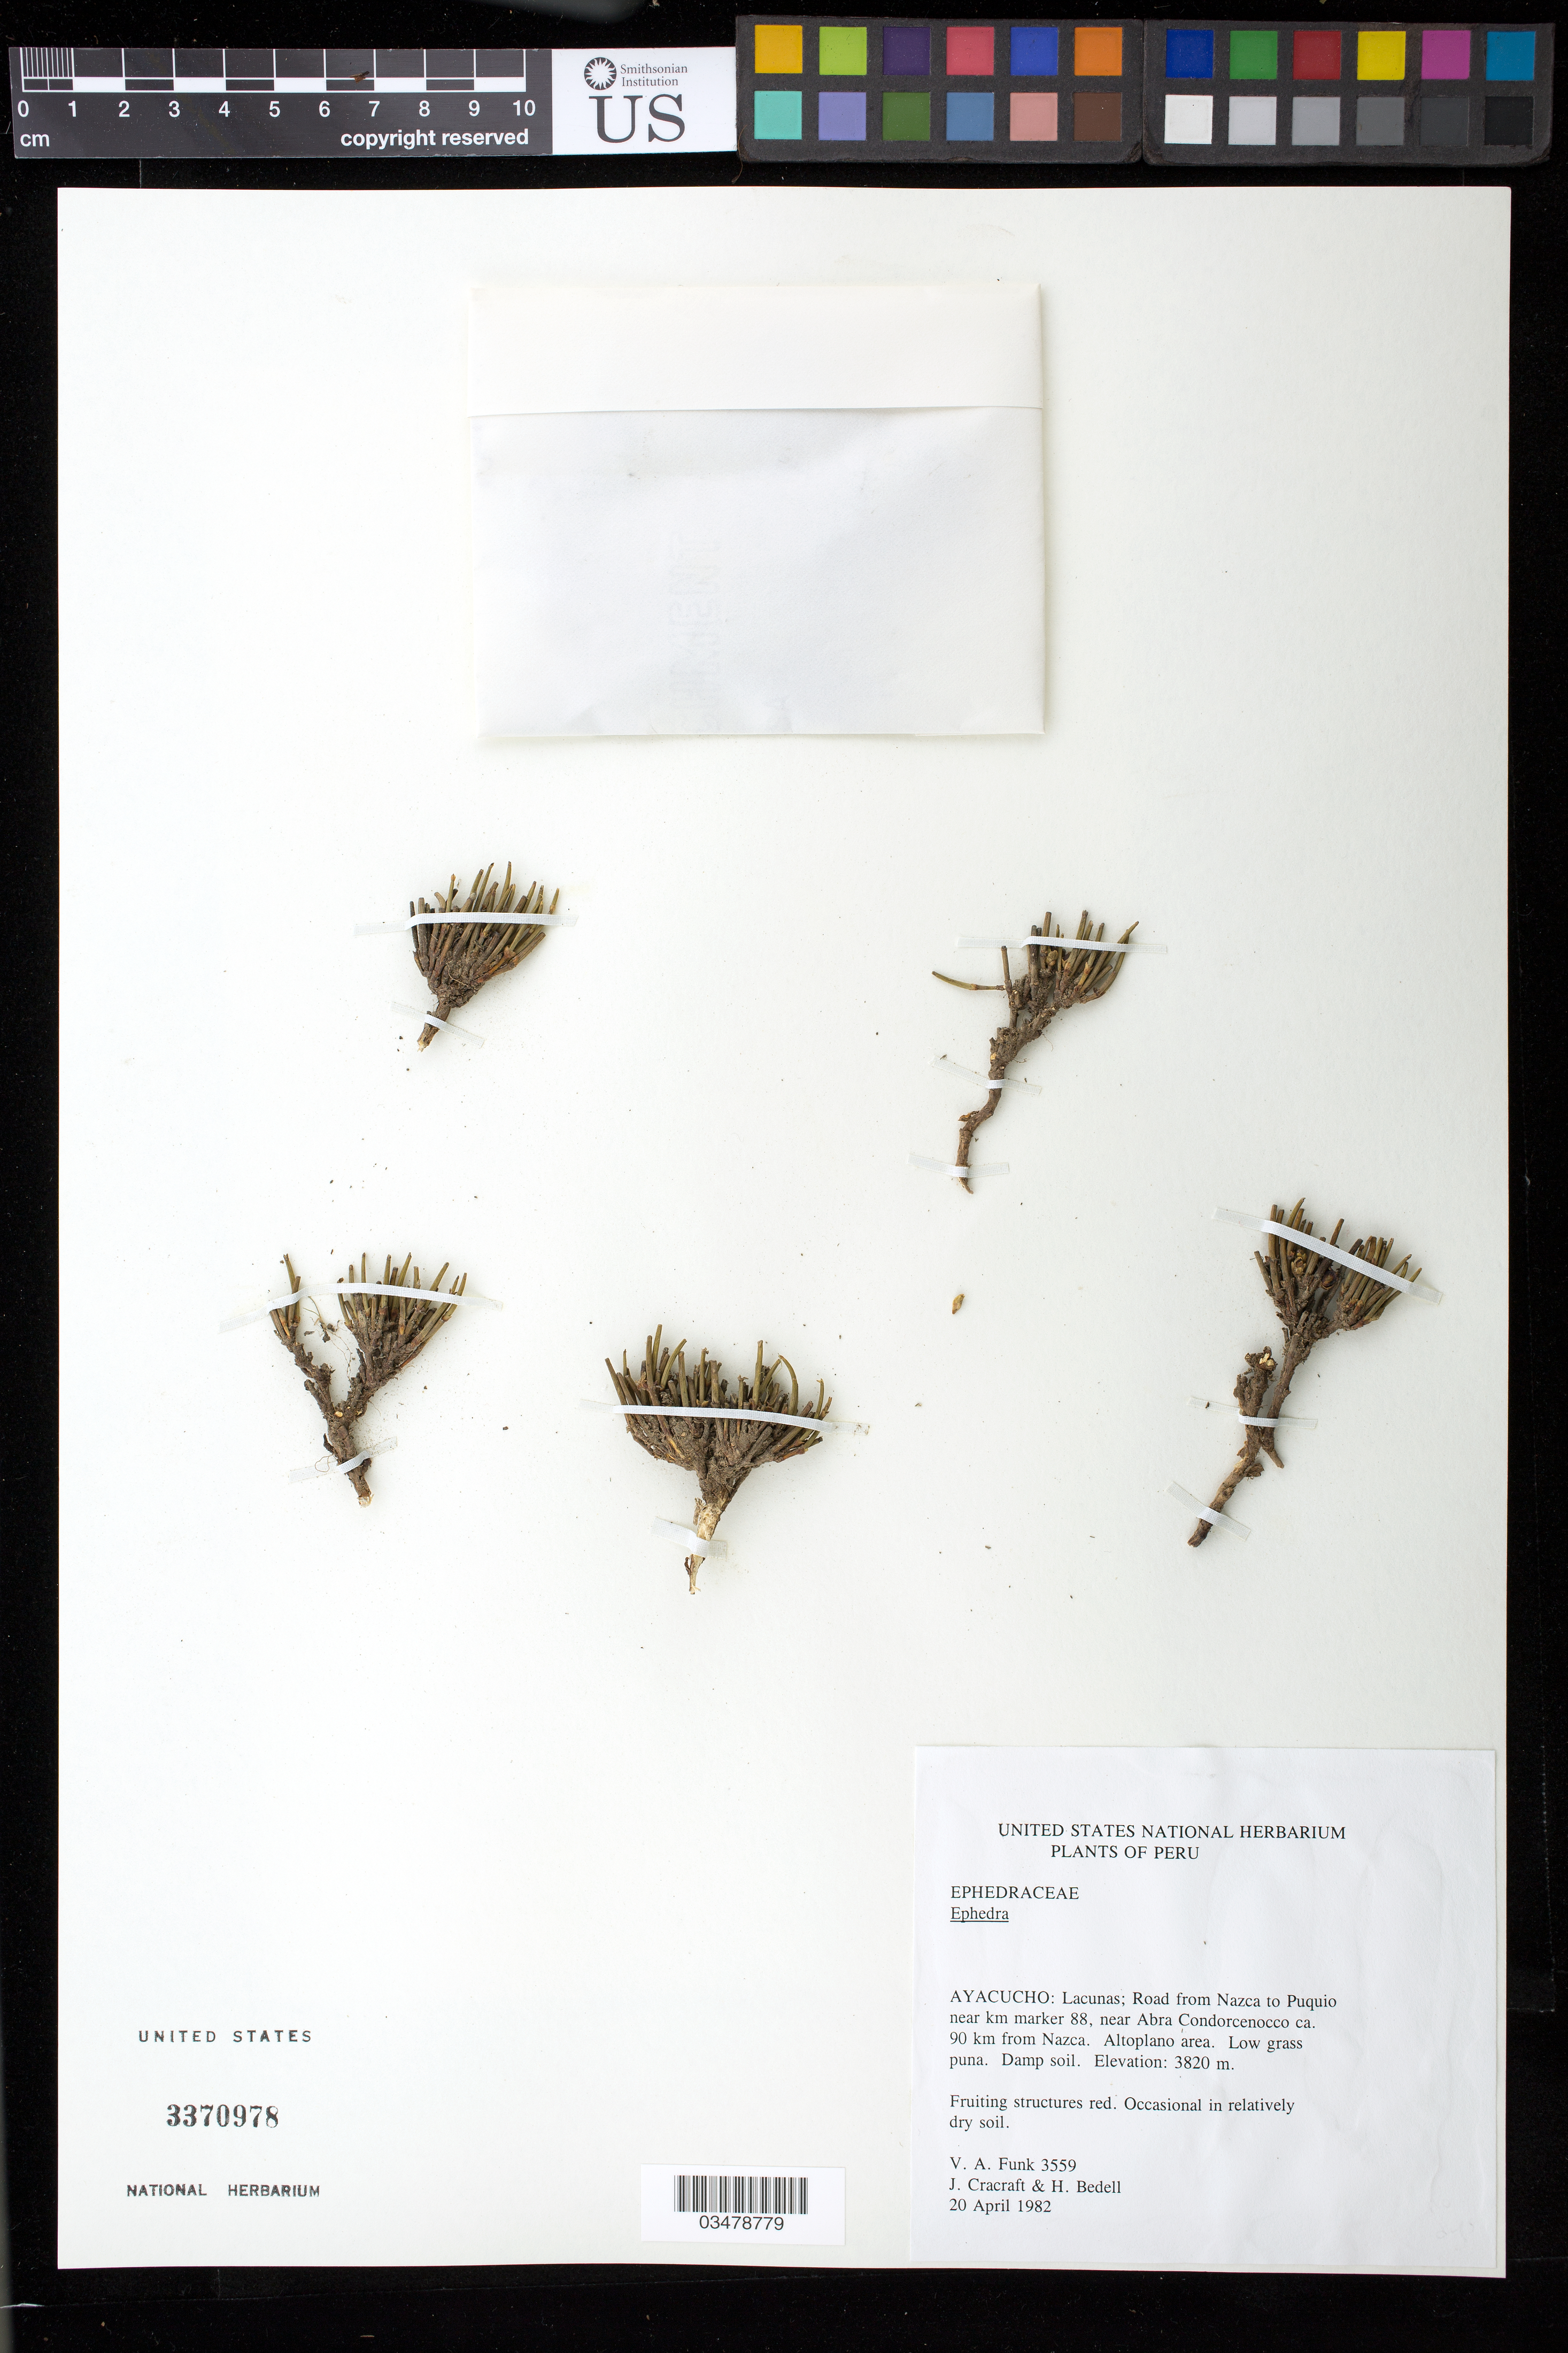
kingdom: Plantae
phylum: Tracheophyta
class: Gnetopsida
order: Ephedrales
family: Ephedraceae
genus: Ephedra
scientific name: Ephedra sp.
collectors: V. Funk, J. L. Cracraft & H. Bedell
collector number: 3559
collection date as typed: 4/20/1982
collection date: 1982-04-20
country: Peru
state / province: Ayacucho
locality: Lacunas; Road from Nazca to Puquio near km marker 88, near Abra Condorcenocco ca. 90 km from Nazca. Altoplano area.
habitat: Low grass puna; damp soil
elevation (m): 3820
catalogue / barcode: US 3370978